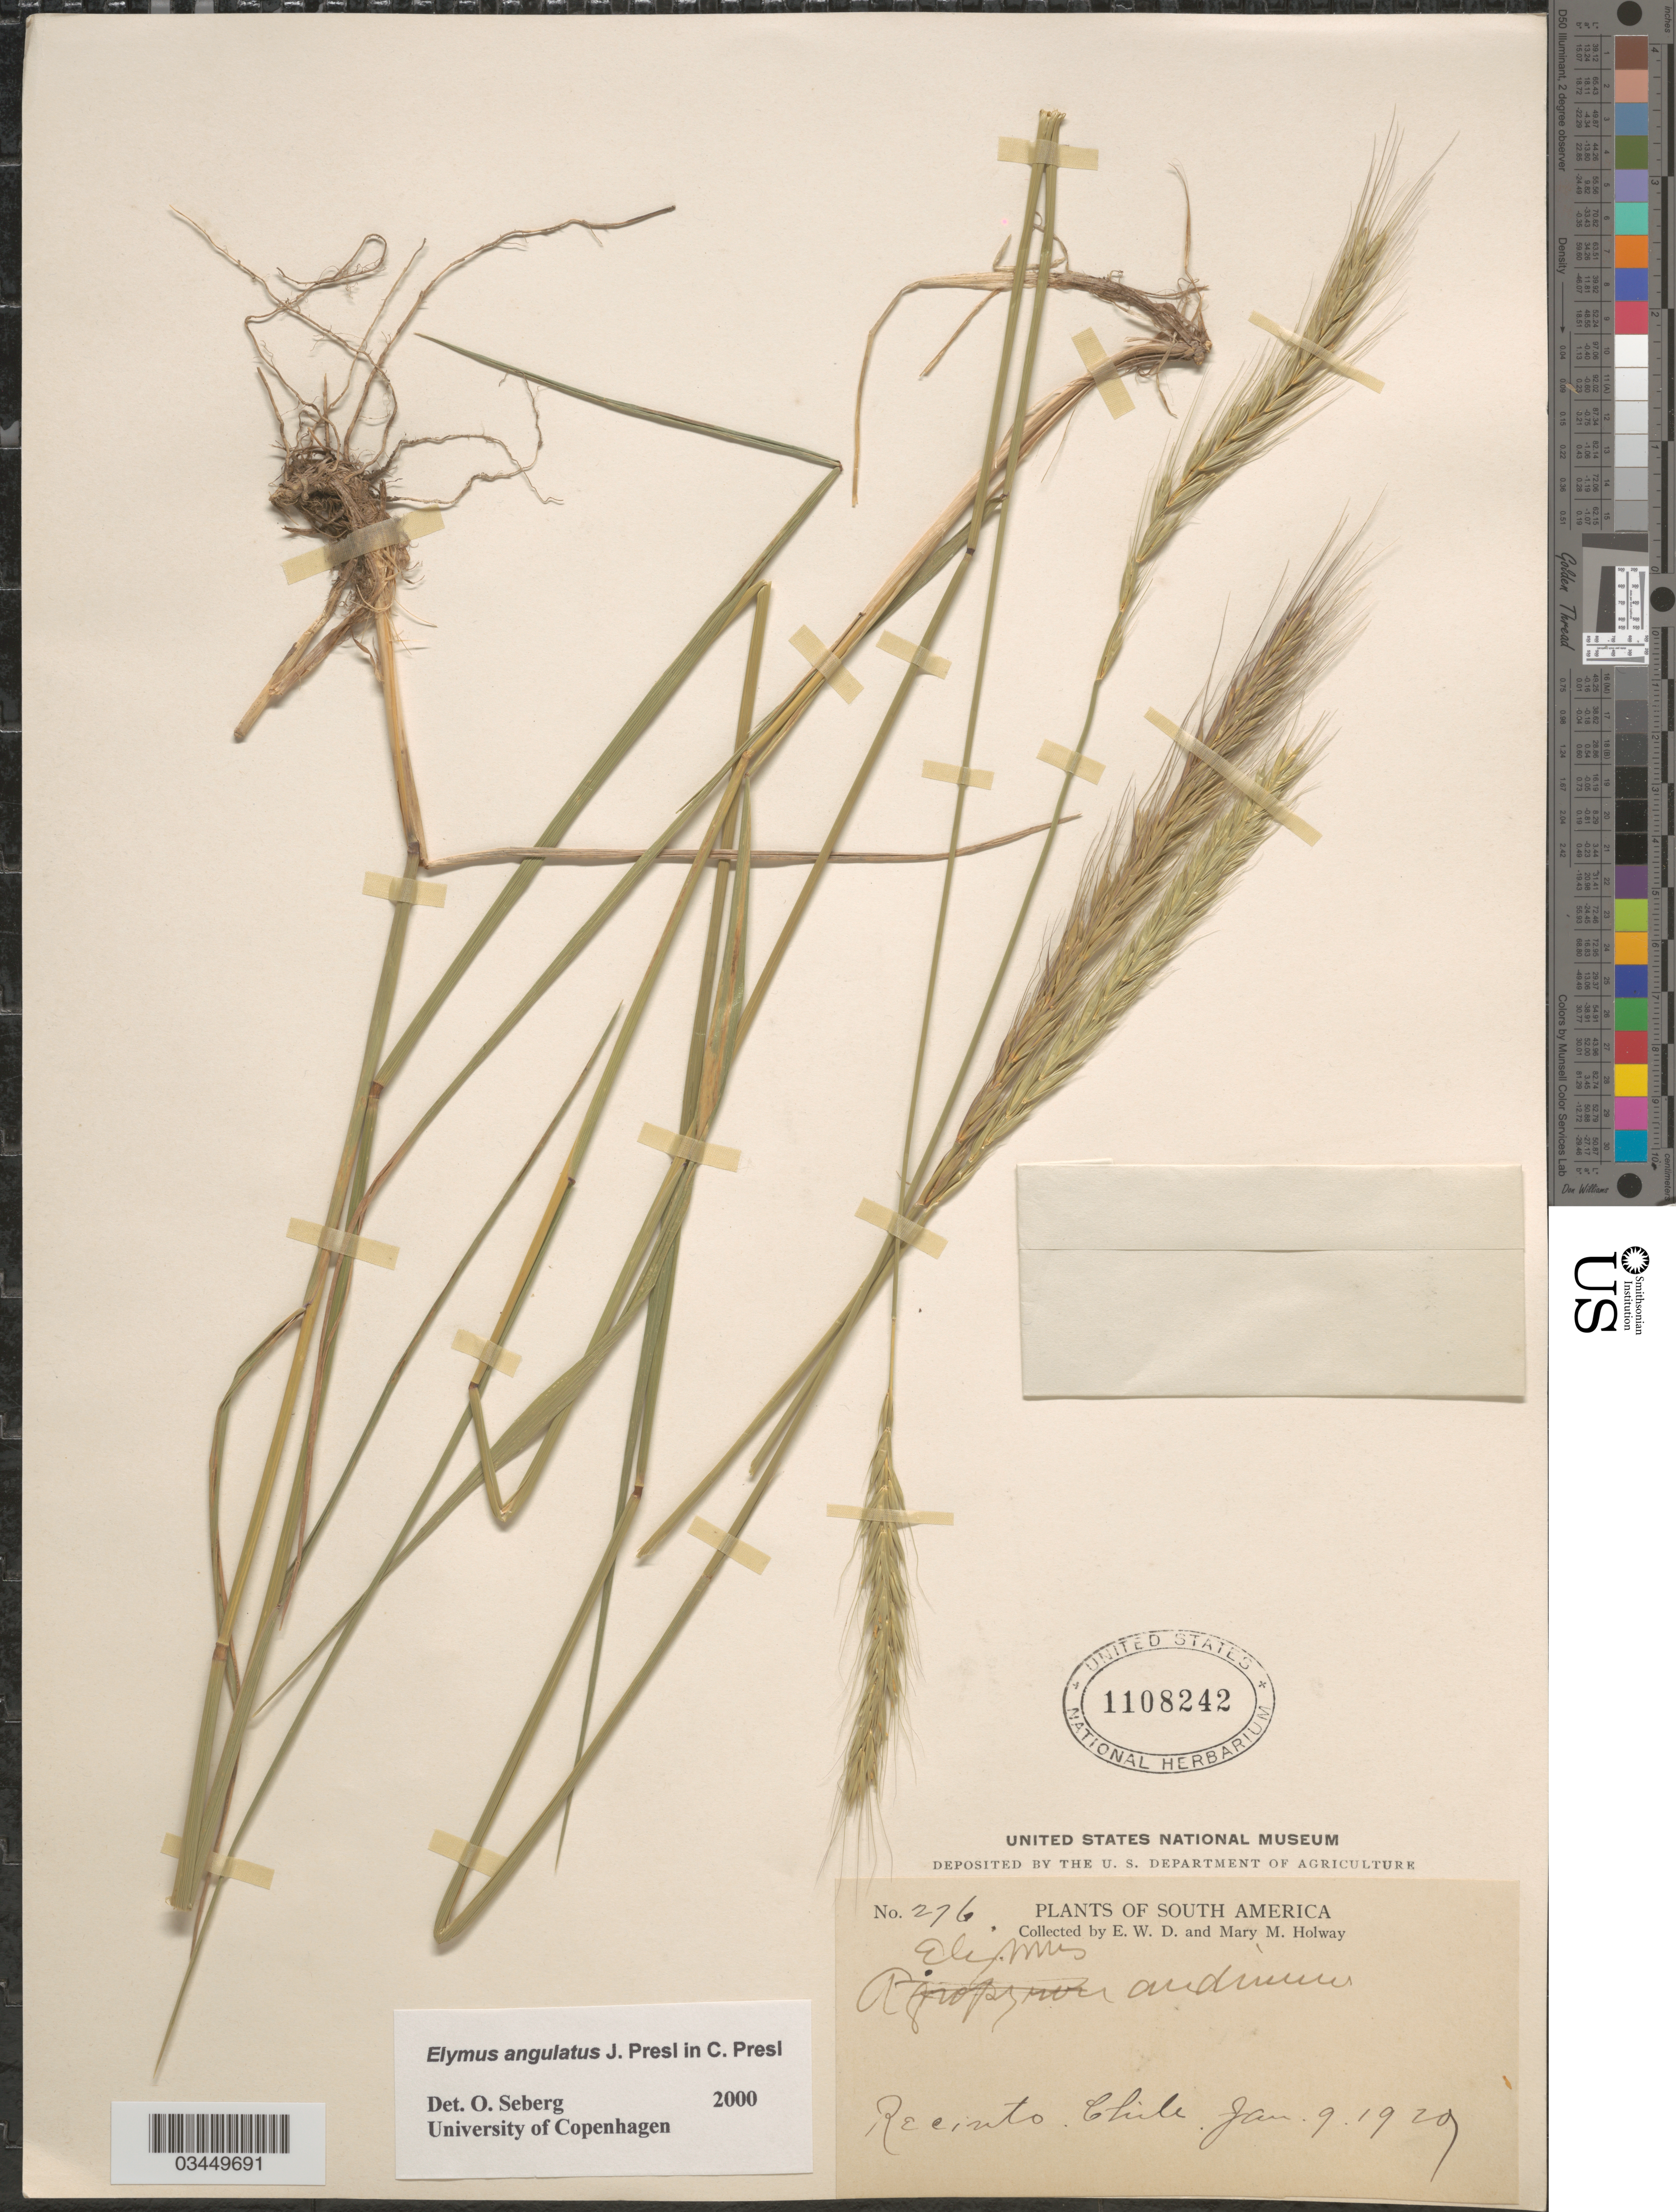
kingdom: Plantae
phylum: Tracheophyta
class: Liliopsida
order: Poales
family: Poaceae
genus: Elymus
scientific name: Elymus angulatus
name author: J. Presl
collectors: E. W. D. Holway & M. M. Holway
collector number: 276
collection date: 1929-01-09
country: Chile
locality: Recinto.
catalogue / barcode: US 1108242